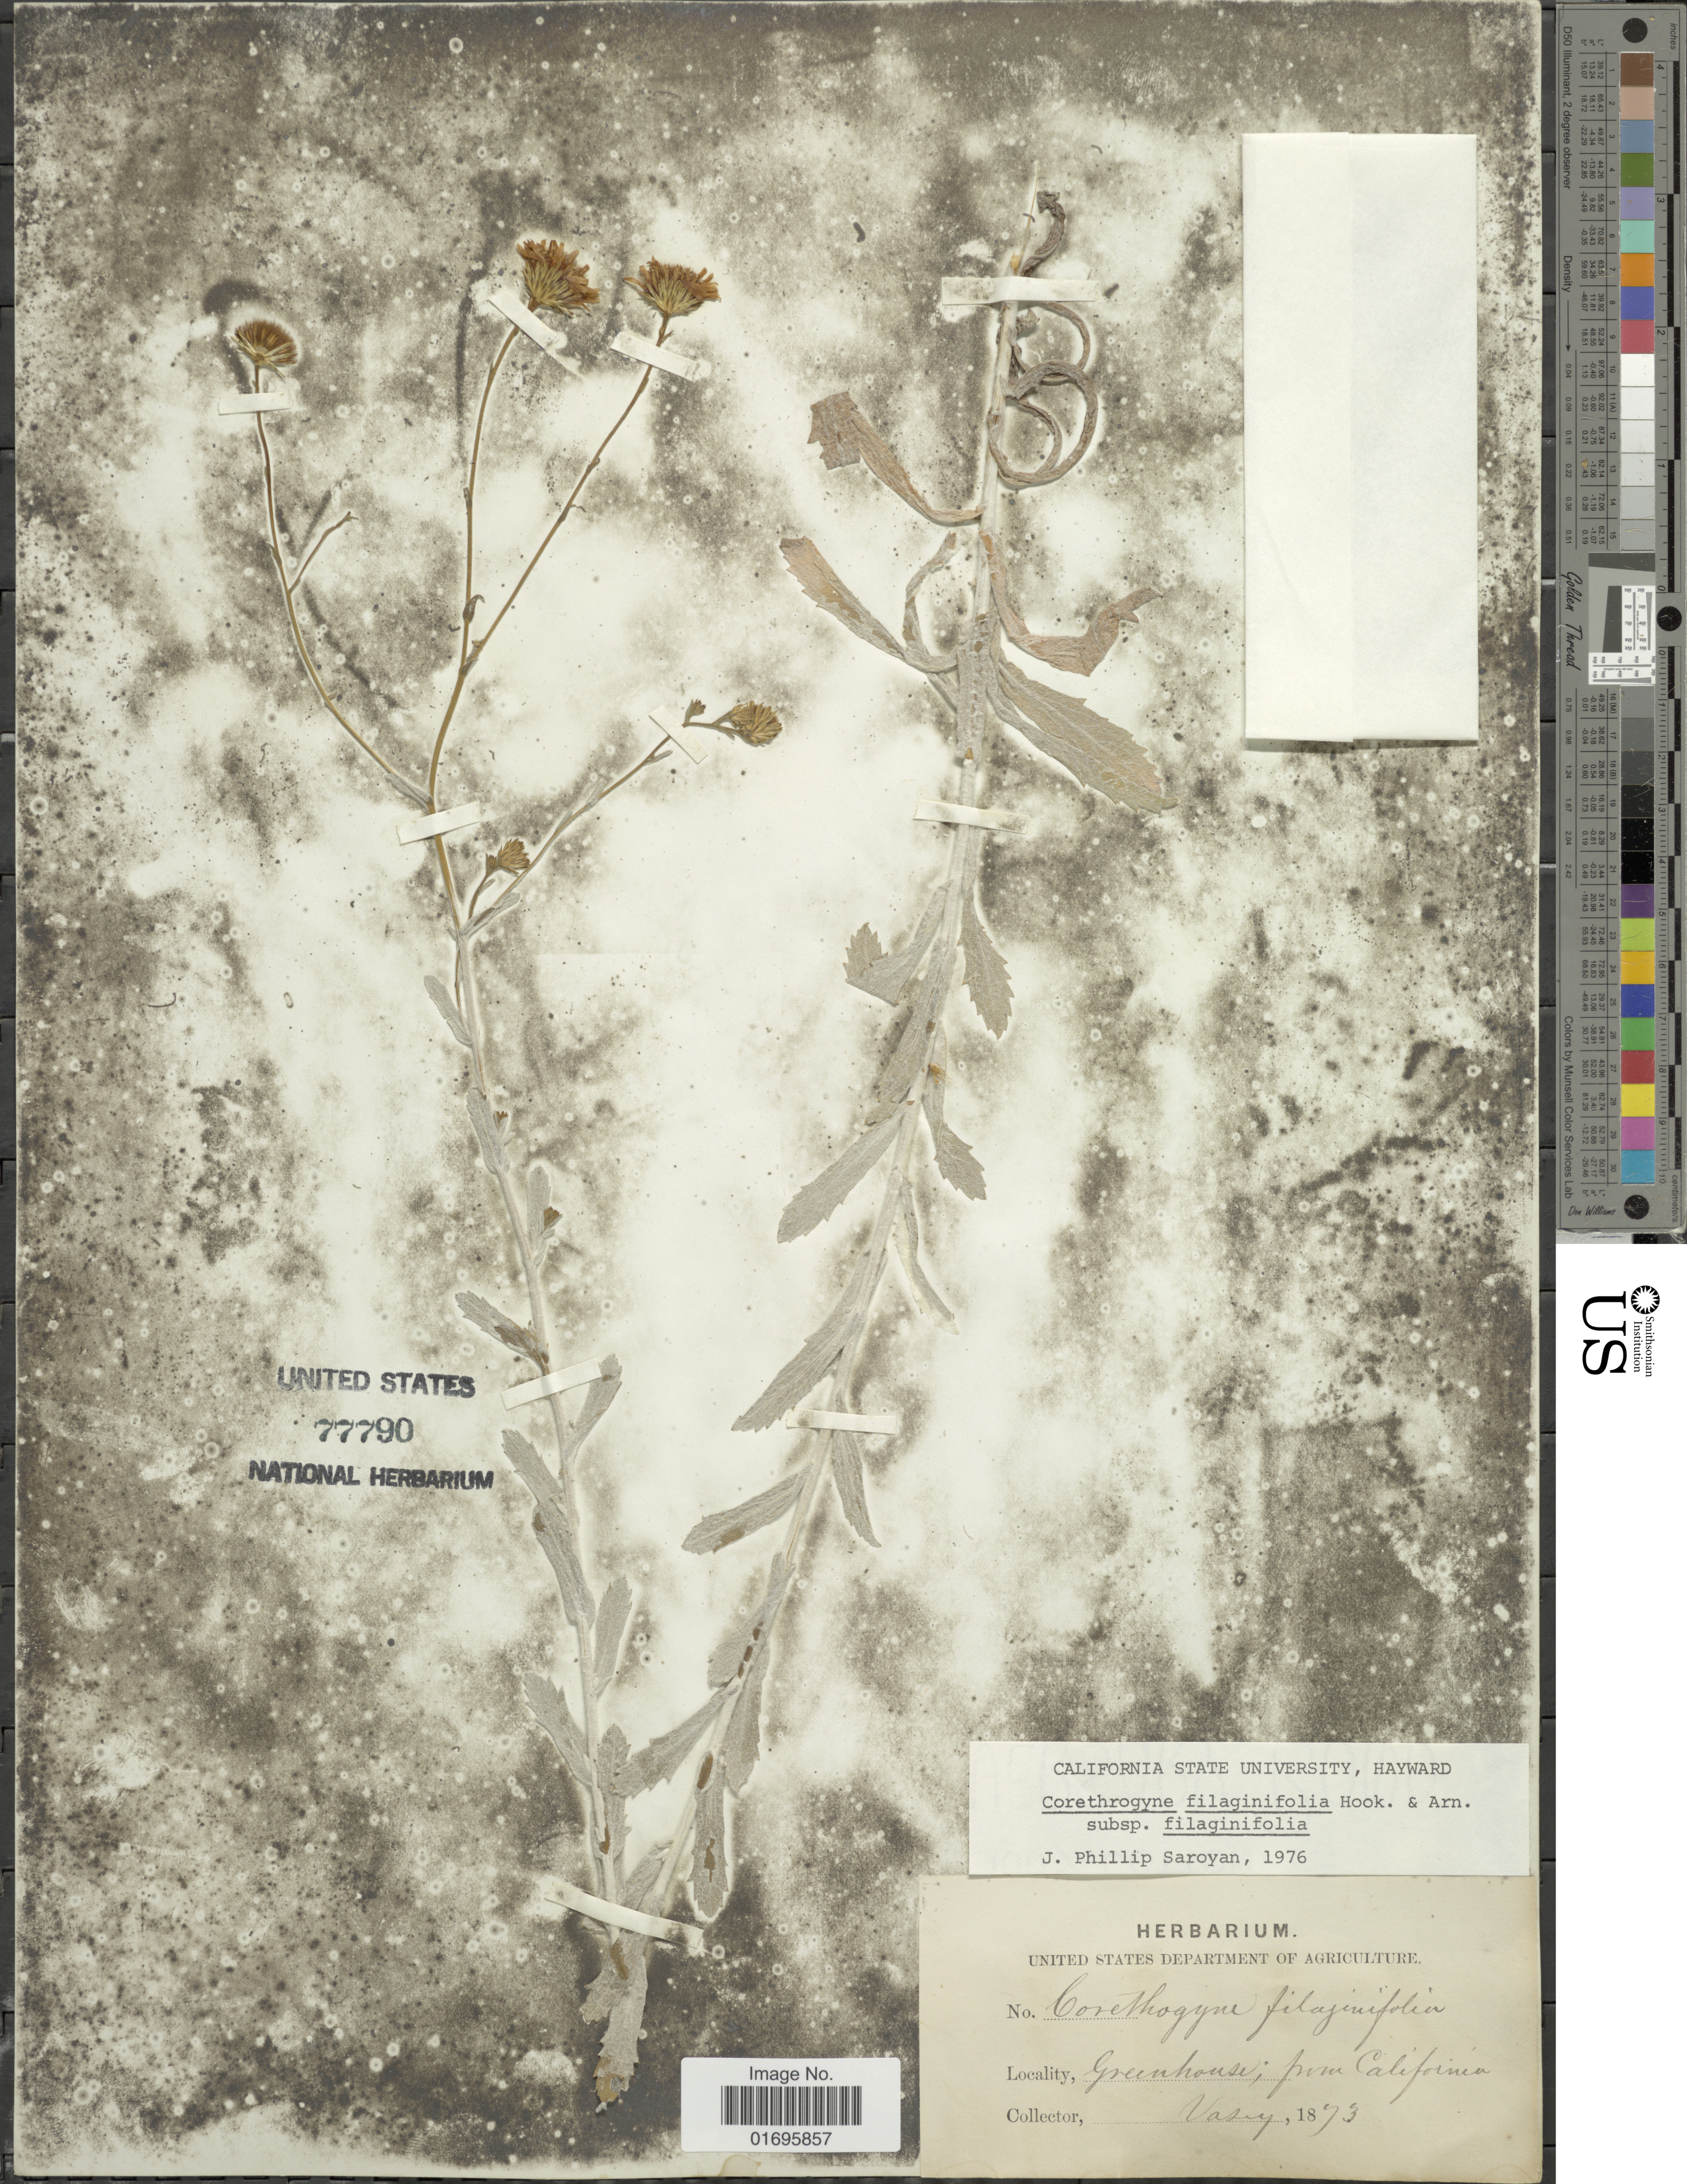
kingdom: Plantae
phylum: Tracheophyta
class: Magnoliopsida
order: Asterales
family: Asteraceae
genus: Corethrogyne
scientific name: Corethrogyne filaginifolia var. filaginifolia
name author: (Hook.) Nutt.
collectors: Vasey, --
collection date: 1873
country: United States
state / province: California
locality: Greenhouse; prov California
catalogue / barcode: US 77790